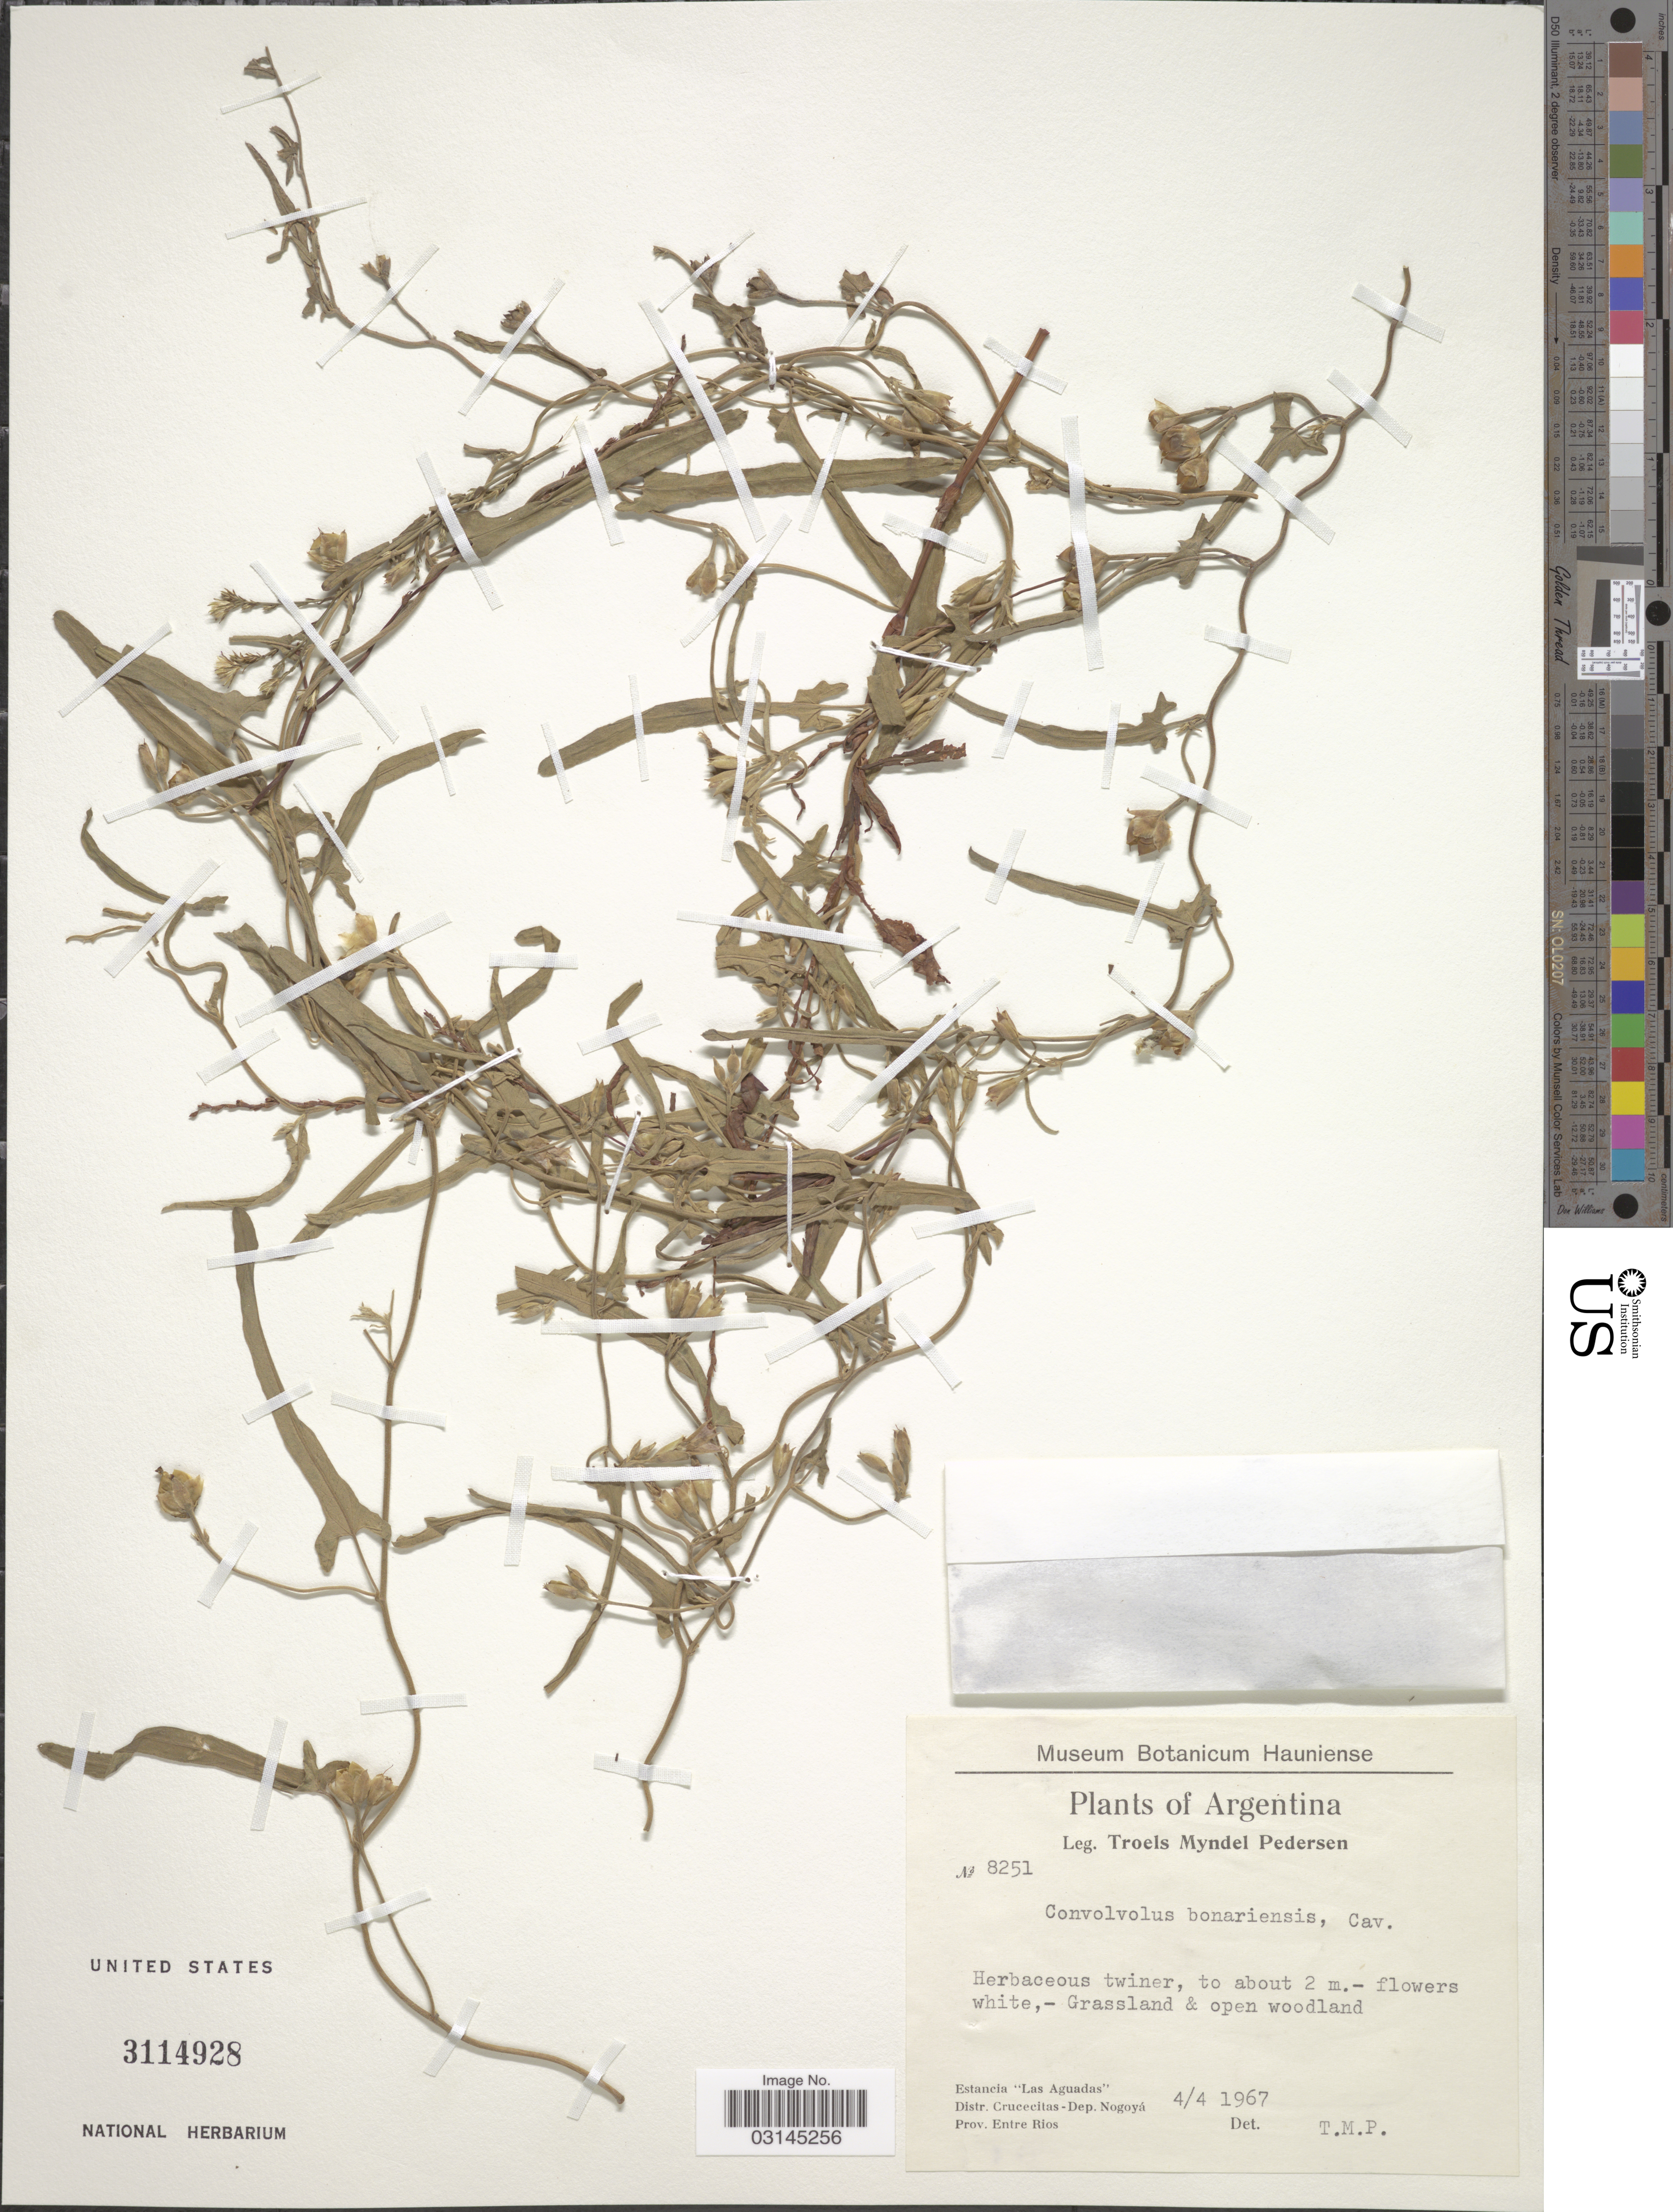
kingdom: Plantae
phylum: Tracheophyta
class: Magnoliopsida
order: Solanales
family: Convolvulaceae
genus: Convolvulus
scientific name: Convolvulus bonariensis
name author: Cav.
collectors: T. Pederson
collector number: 8251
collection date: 1967-04-04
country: Argentina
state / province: Entre Rios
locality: Estancia "Las Aguadas", Distr. Crucecitas - Dep. Nogoyá, Prov. Entre Rios.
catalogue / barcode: US 3114928